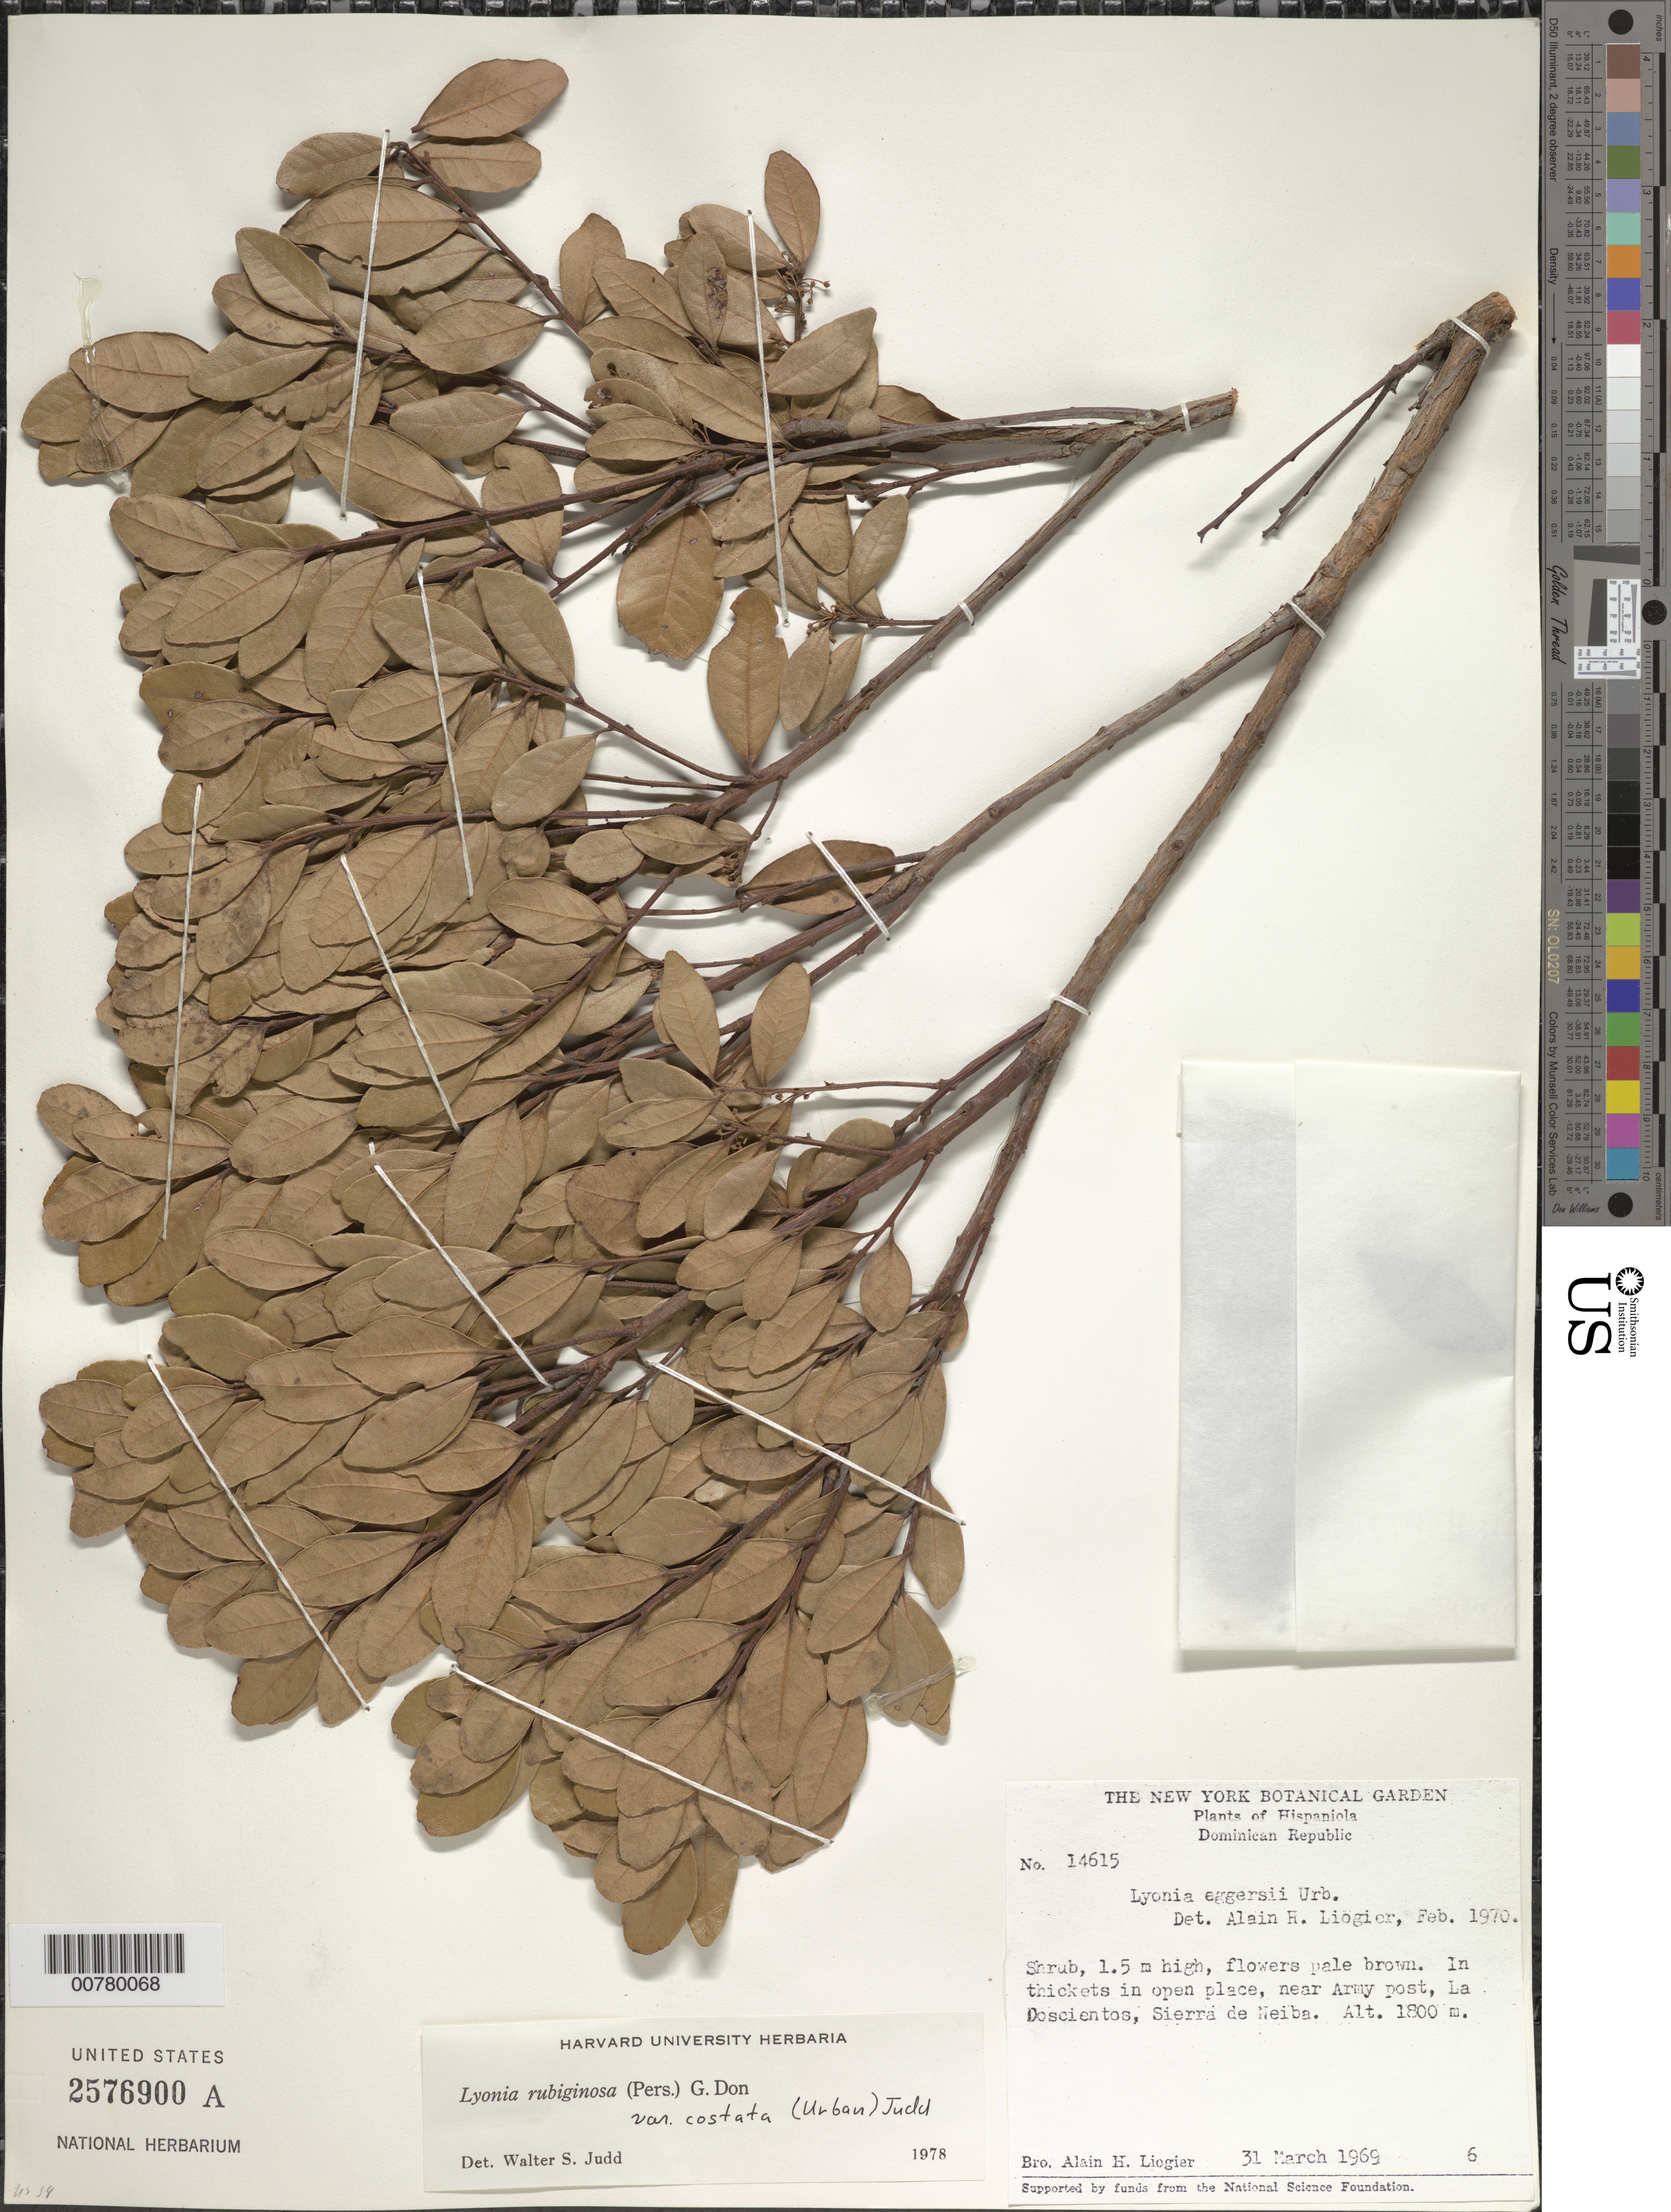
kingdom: Plantae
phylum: Tracheophyta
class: Magnoliopsida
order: Ericales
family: Ericaceae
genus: Lyonia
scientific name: Lyonia rubiginosa var. costata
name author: (Urb.) Judd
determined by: Judd, Walter S.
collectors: A. H. Liogier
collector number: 14615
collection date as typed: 31 Mar 1969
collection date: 1969-03-31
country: Dominican Republic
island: Hispaniola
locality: Sierra de Neiba, La Doscientos, near Army post.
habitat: In thickets in open place.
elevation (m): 1800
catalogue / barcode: US 2576900A